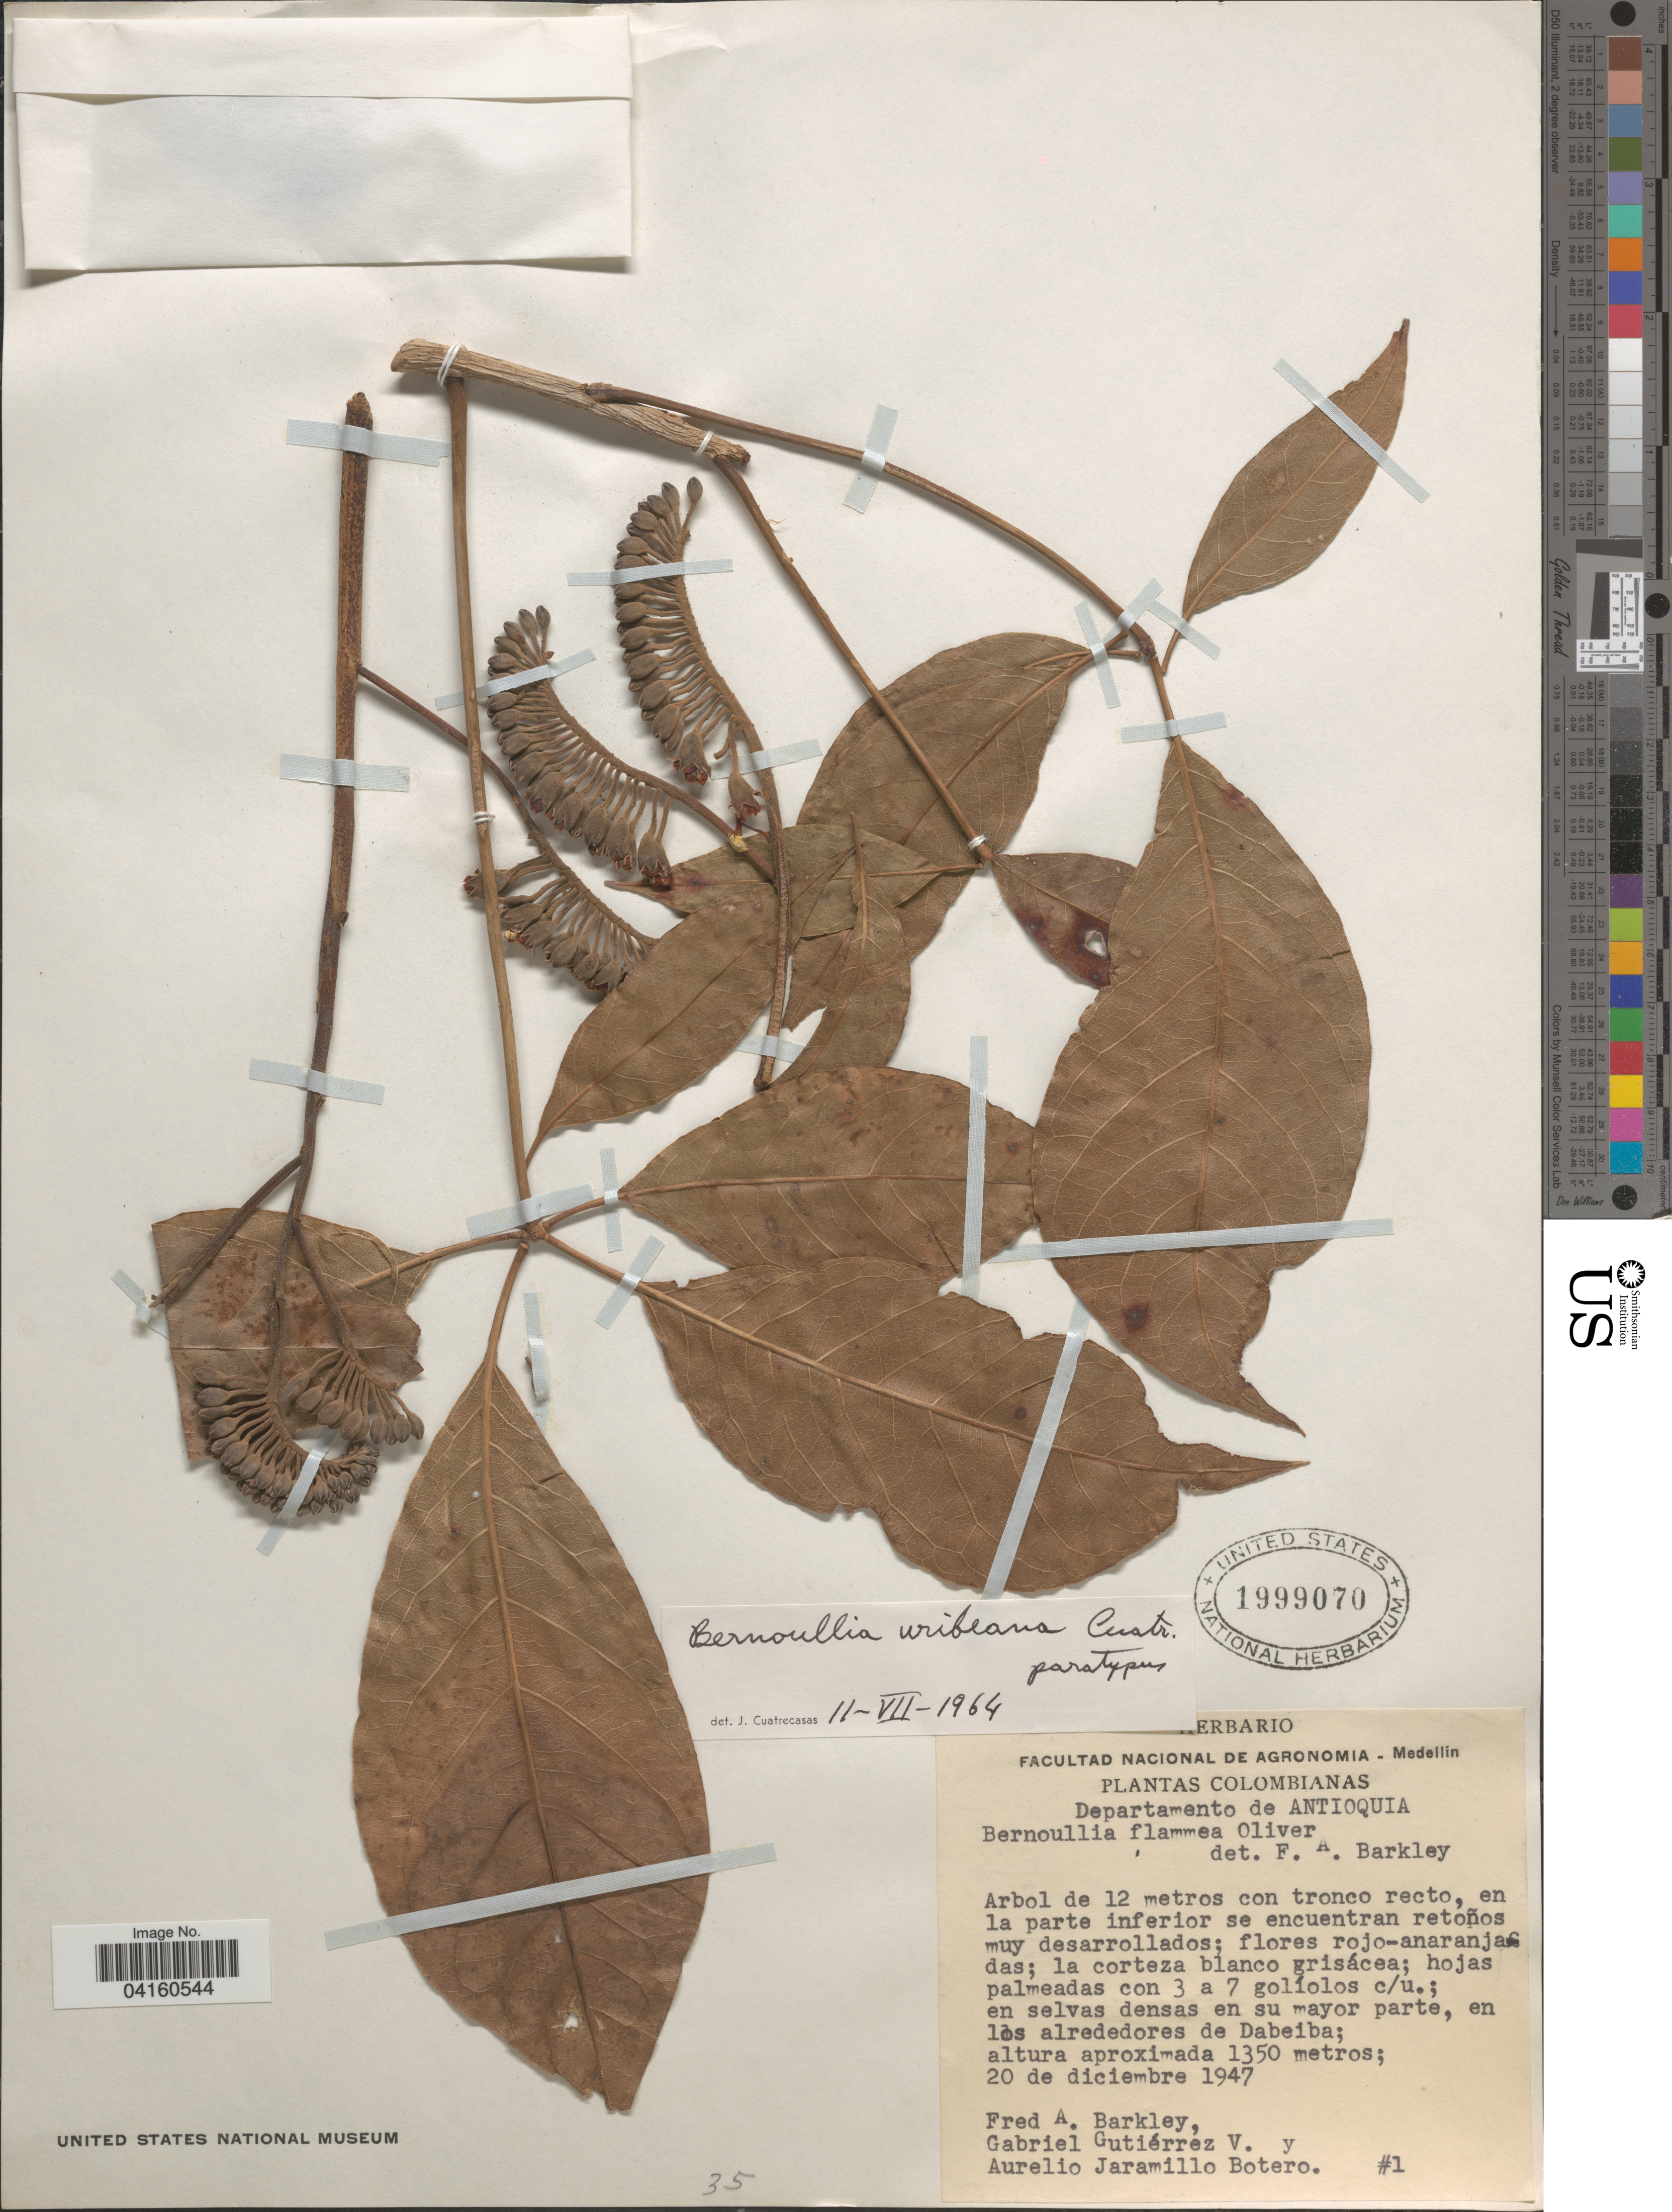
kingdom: Plantae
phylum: Tracheophyta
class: Magnoliopsida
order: Malvales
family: Malvaceae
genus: Bernoullia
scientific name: Bernoullia uribeana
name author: Cuatrec.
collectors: F. A. Barkley, G. Gutiérrez V. & A. Jaramillo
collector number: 1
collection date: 1947-12-20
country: Colombia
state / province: Antioquia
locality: Departamento de Antioquia. En los alrededores de Dabeiba.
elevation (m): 1350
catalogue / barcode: US 1999070